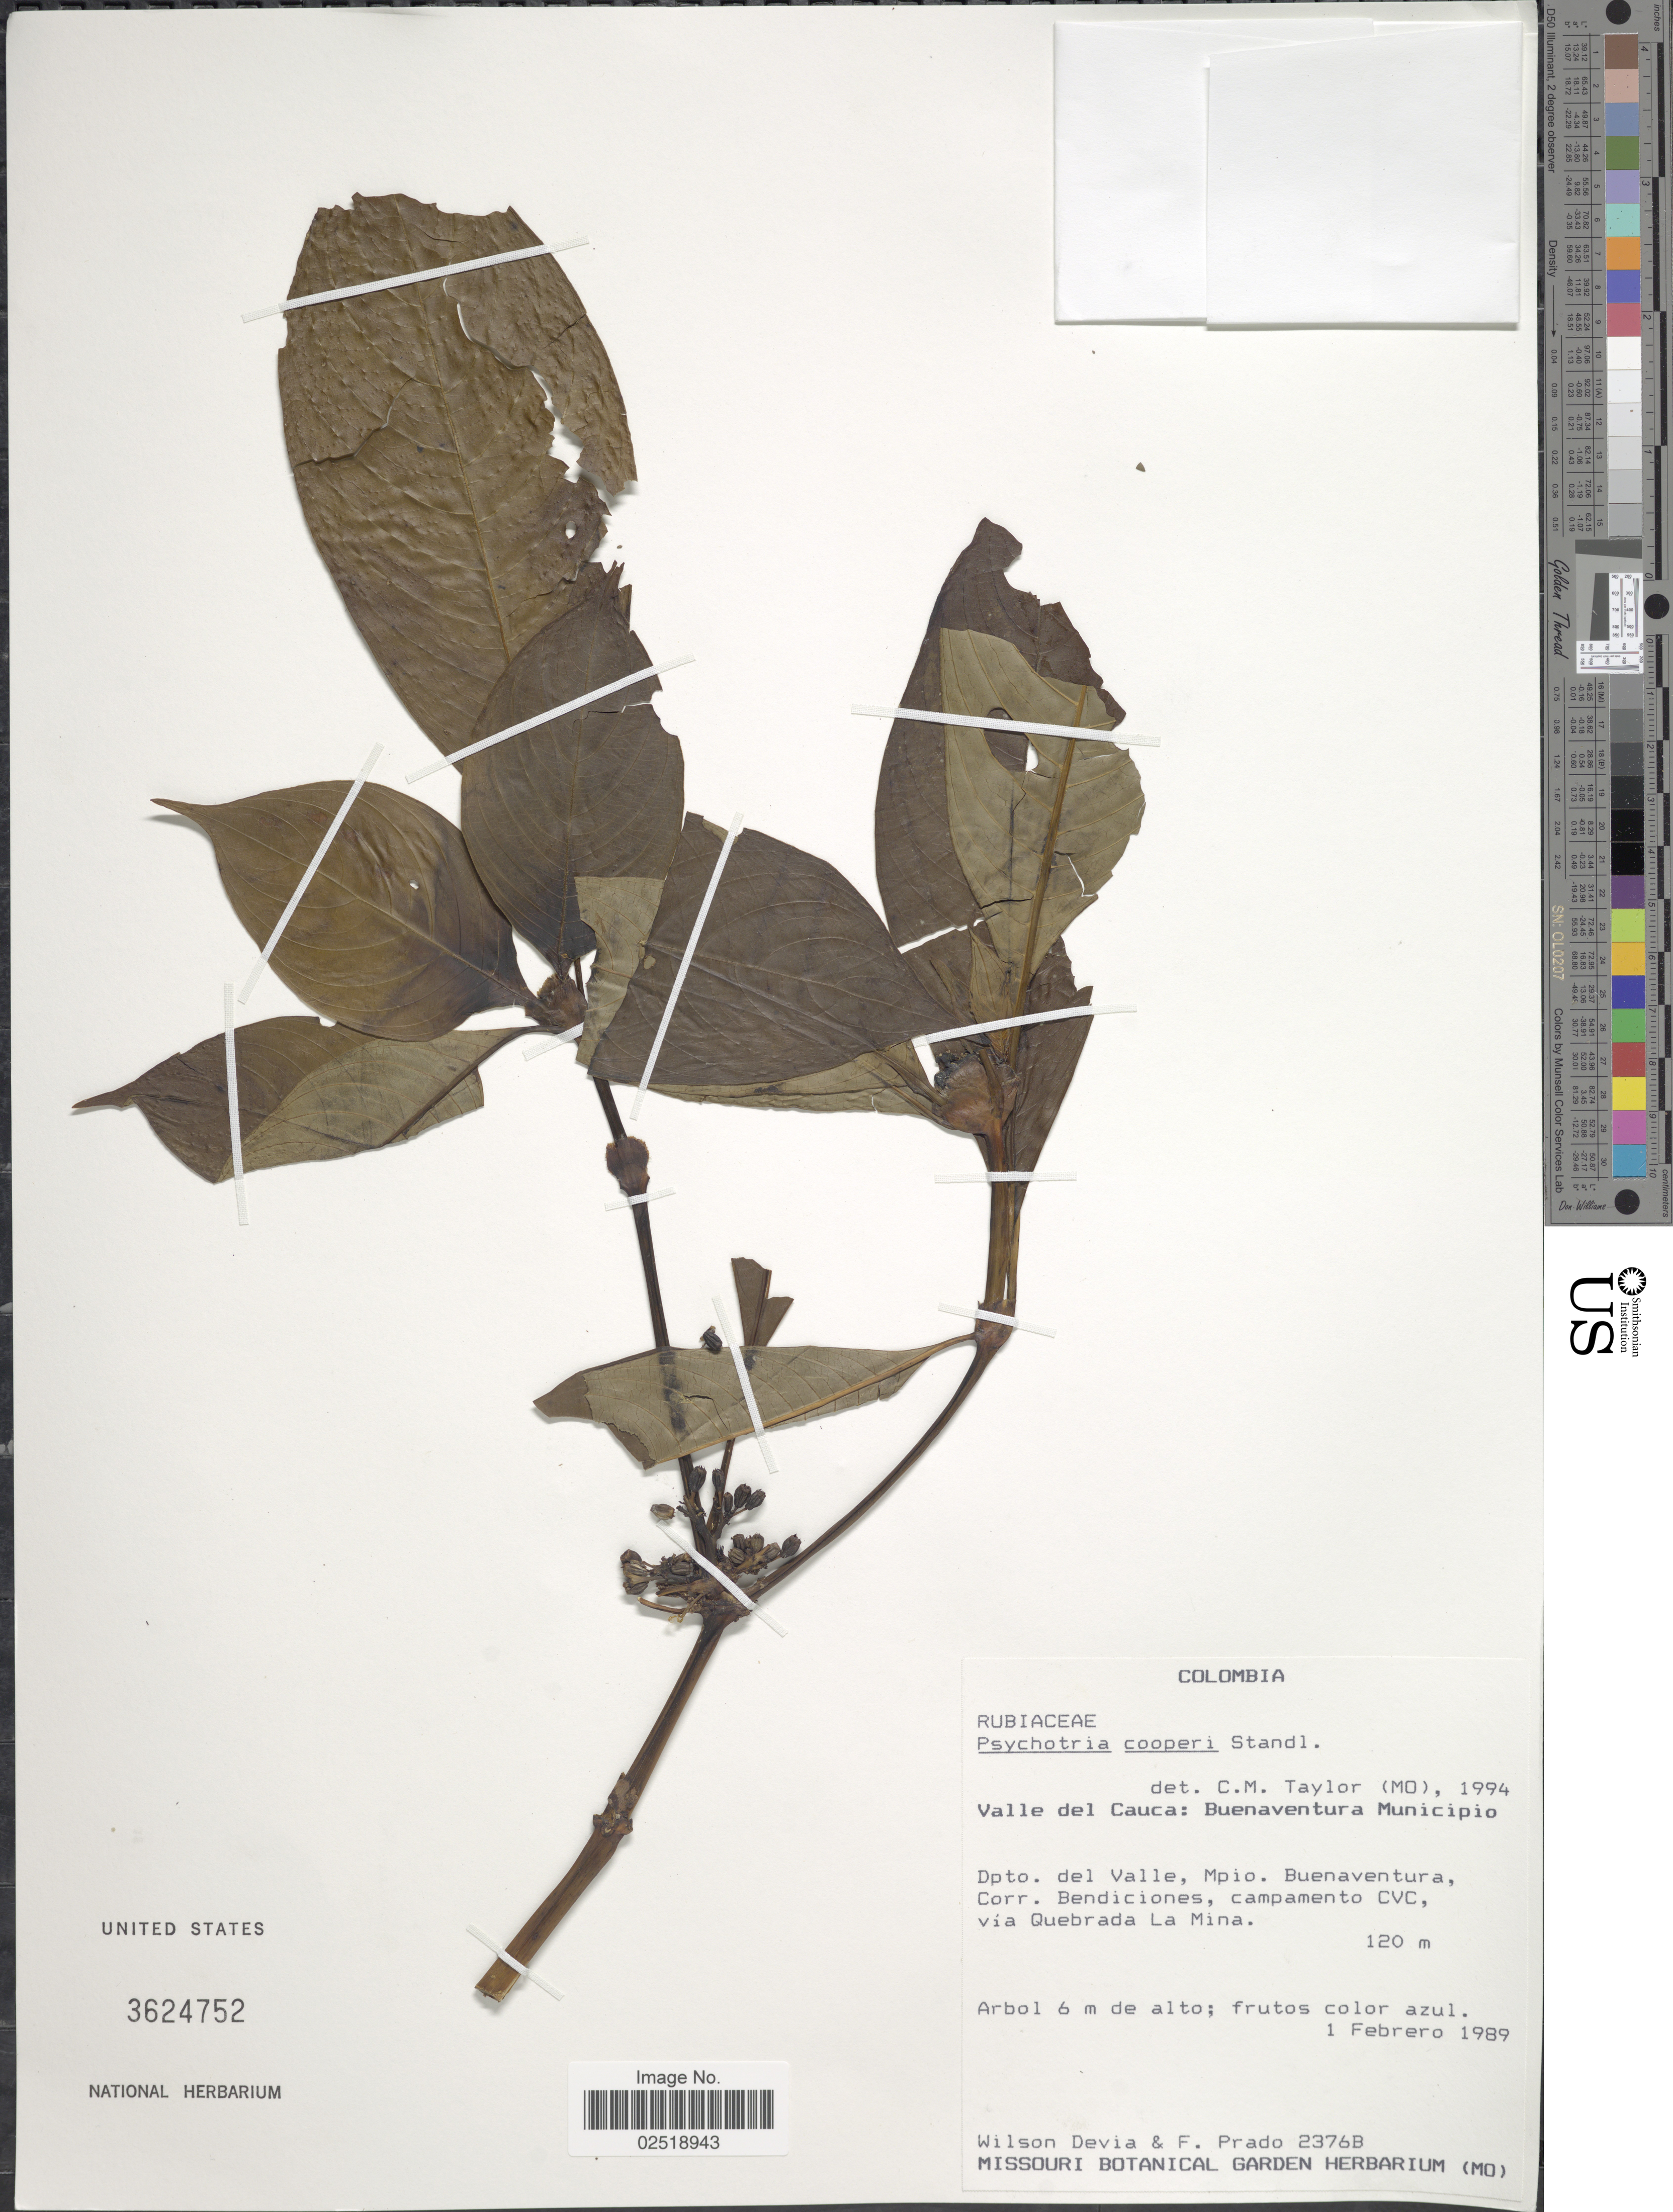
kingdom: Plantae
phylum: Tracheophyta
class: Magnoliopsida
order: Gentianales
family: Rubiaceae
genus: Psychotria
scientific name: Psychotria cooperi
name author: Standl.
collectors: W. Devia & F. Prado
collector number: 2376B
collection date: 1989-02-01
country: Colombia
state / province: Valle del Cauca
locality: Buenaventura Municipio, Dpto del Valle, Mpio Buenaventura, Corr. Bendiciones, campamento CVC, vá Quebrada La Mina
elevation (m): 120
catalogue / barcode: US 3624752